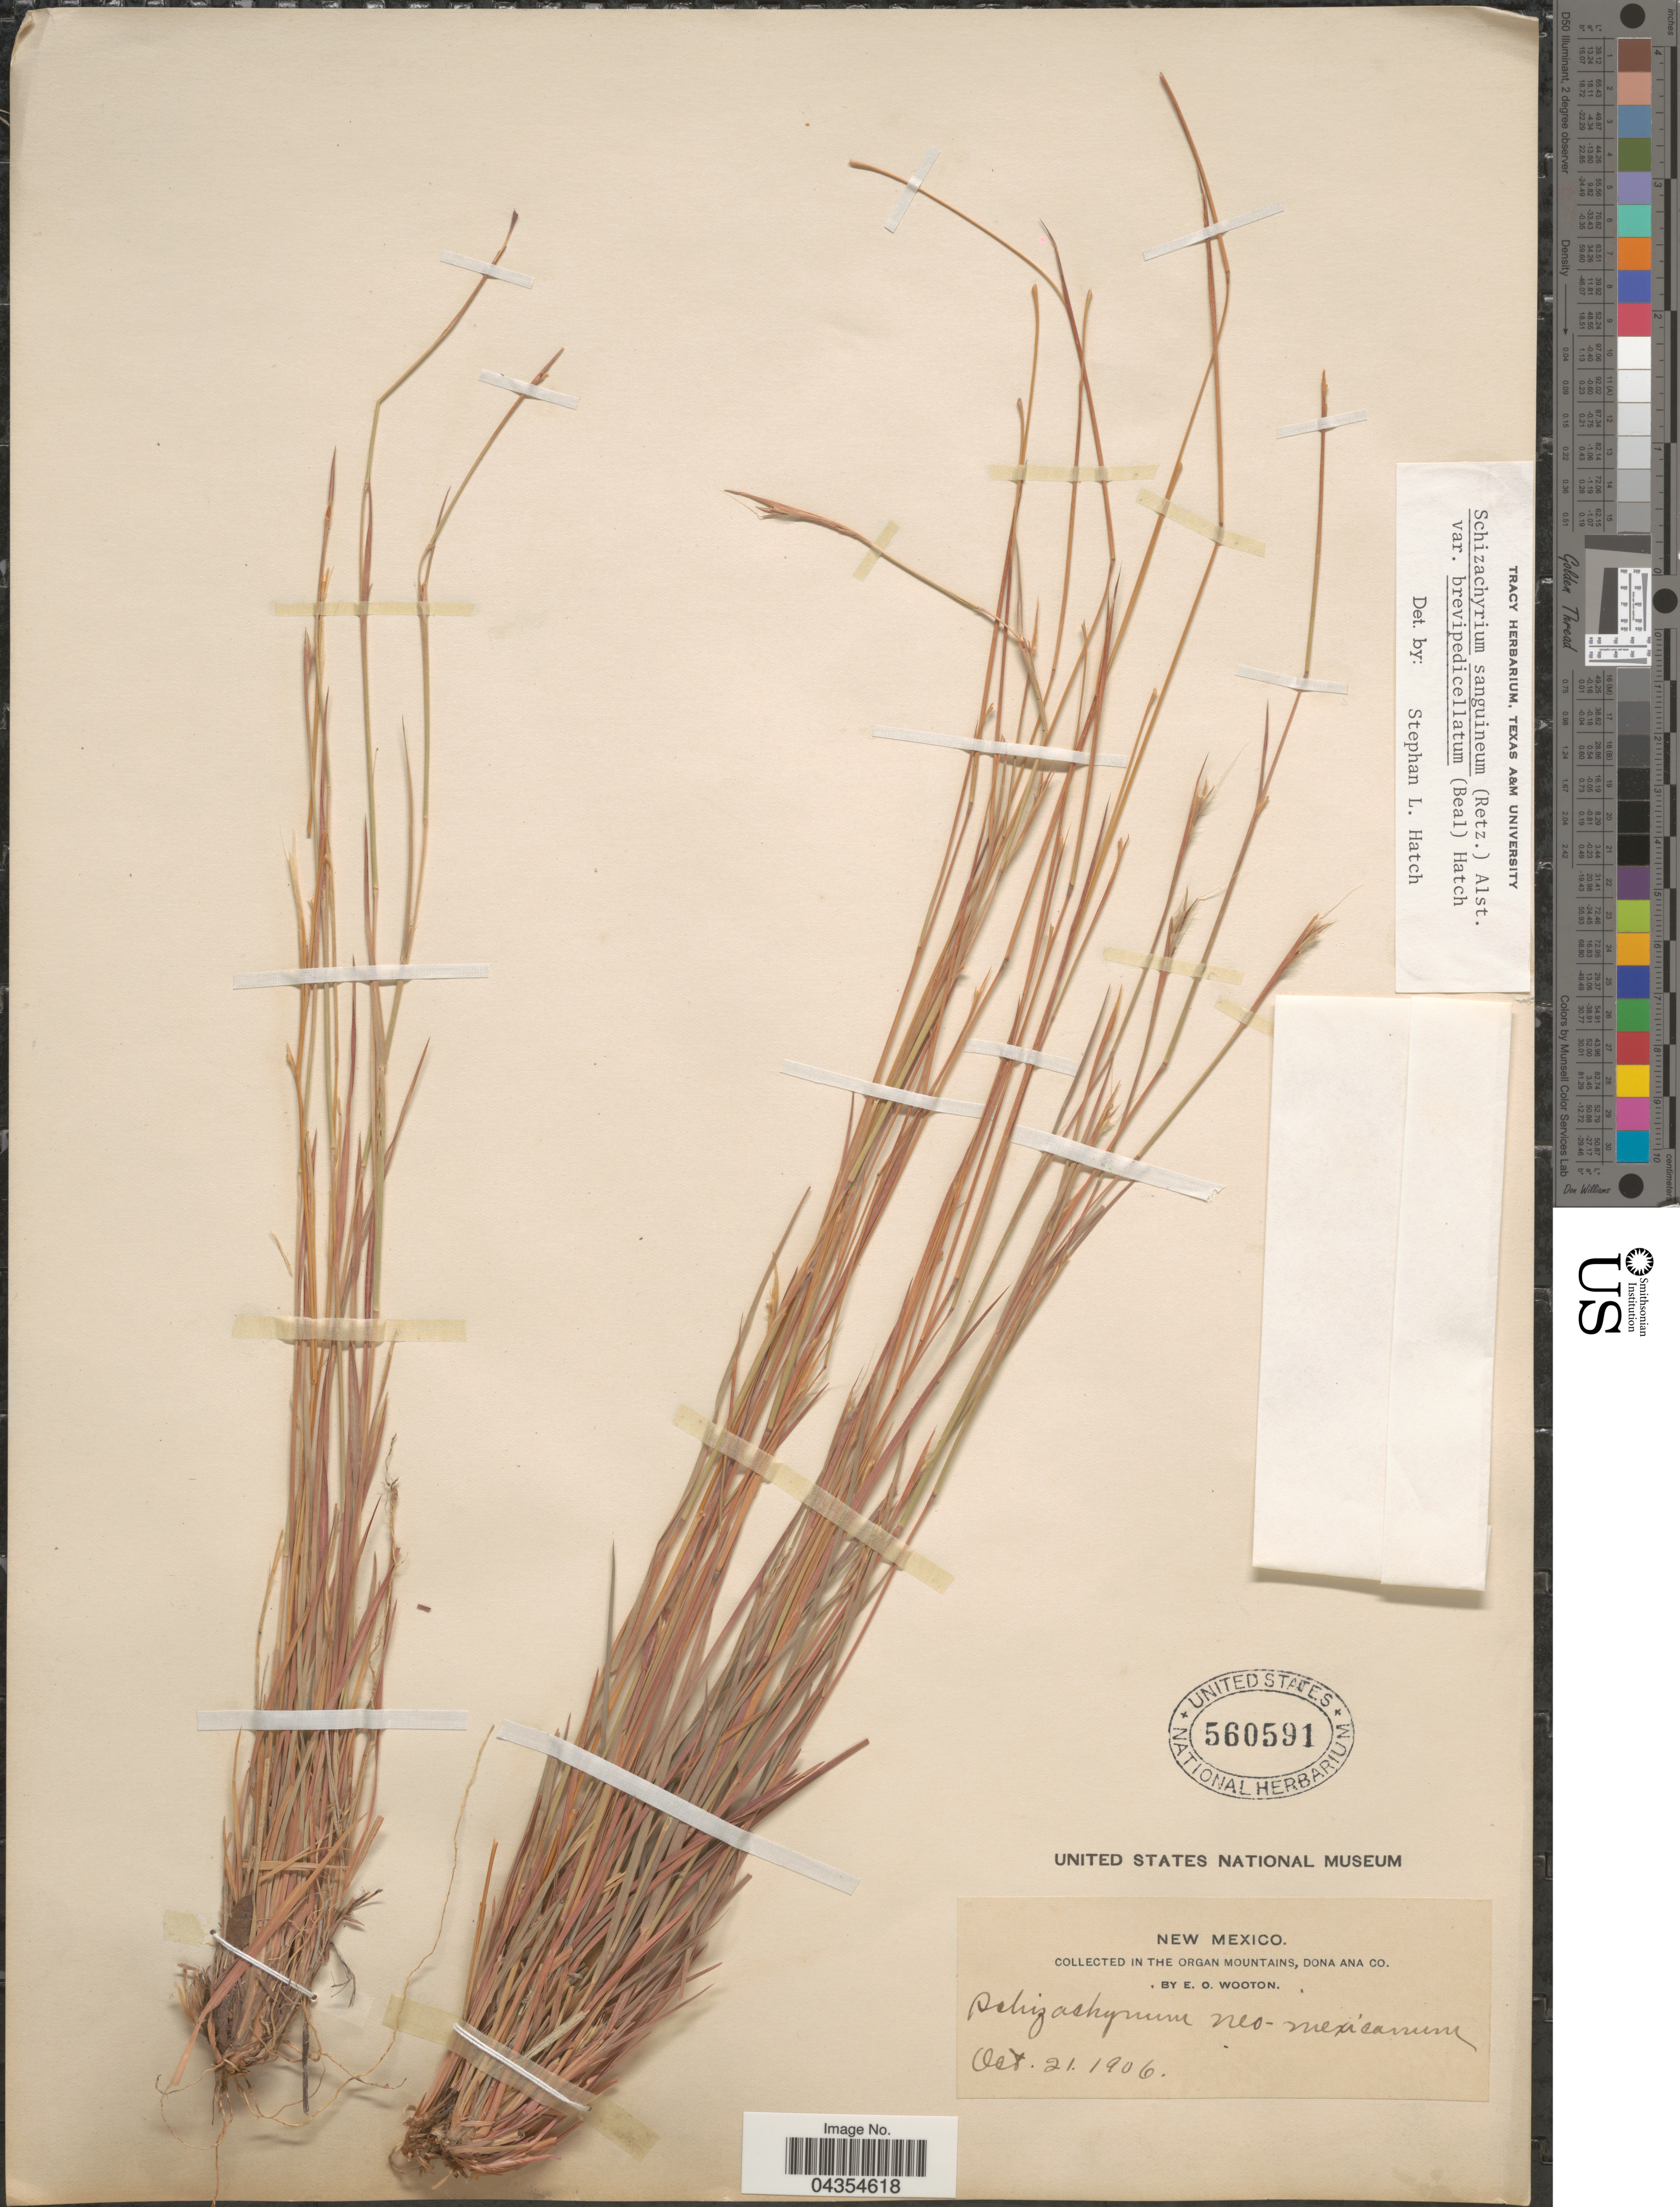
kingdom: Plantae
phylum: Tracheophyta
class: Liliopsida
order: Poales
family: Poaceae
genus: Schizachyrium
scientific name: Schizachyrium sanguineum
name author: (Retz.) Alston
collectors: E. O. Wooton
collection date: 1906-10-21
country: United States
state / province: New Mexico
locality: In the Organ Mountains, Dona Ana Co.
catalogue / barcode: US 560591